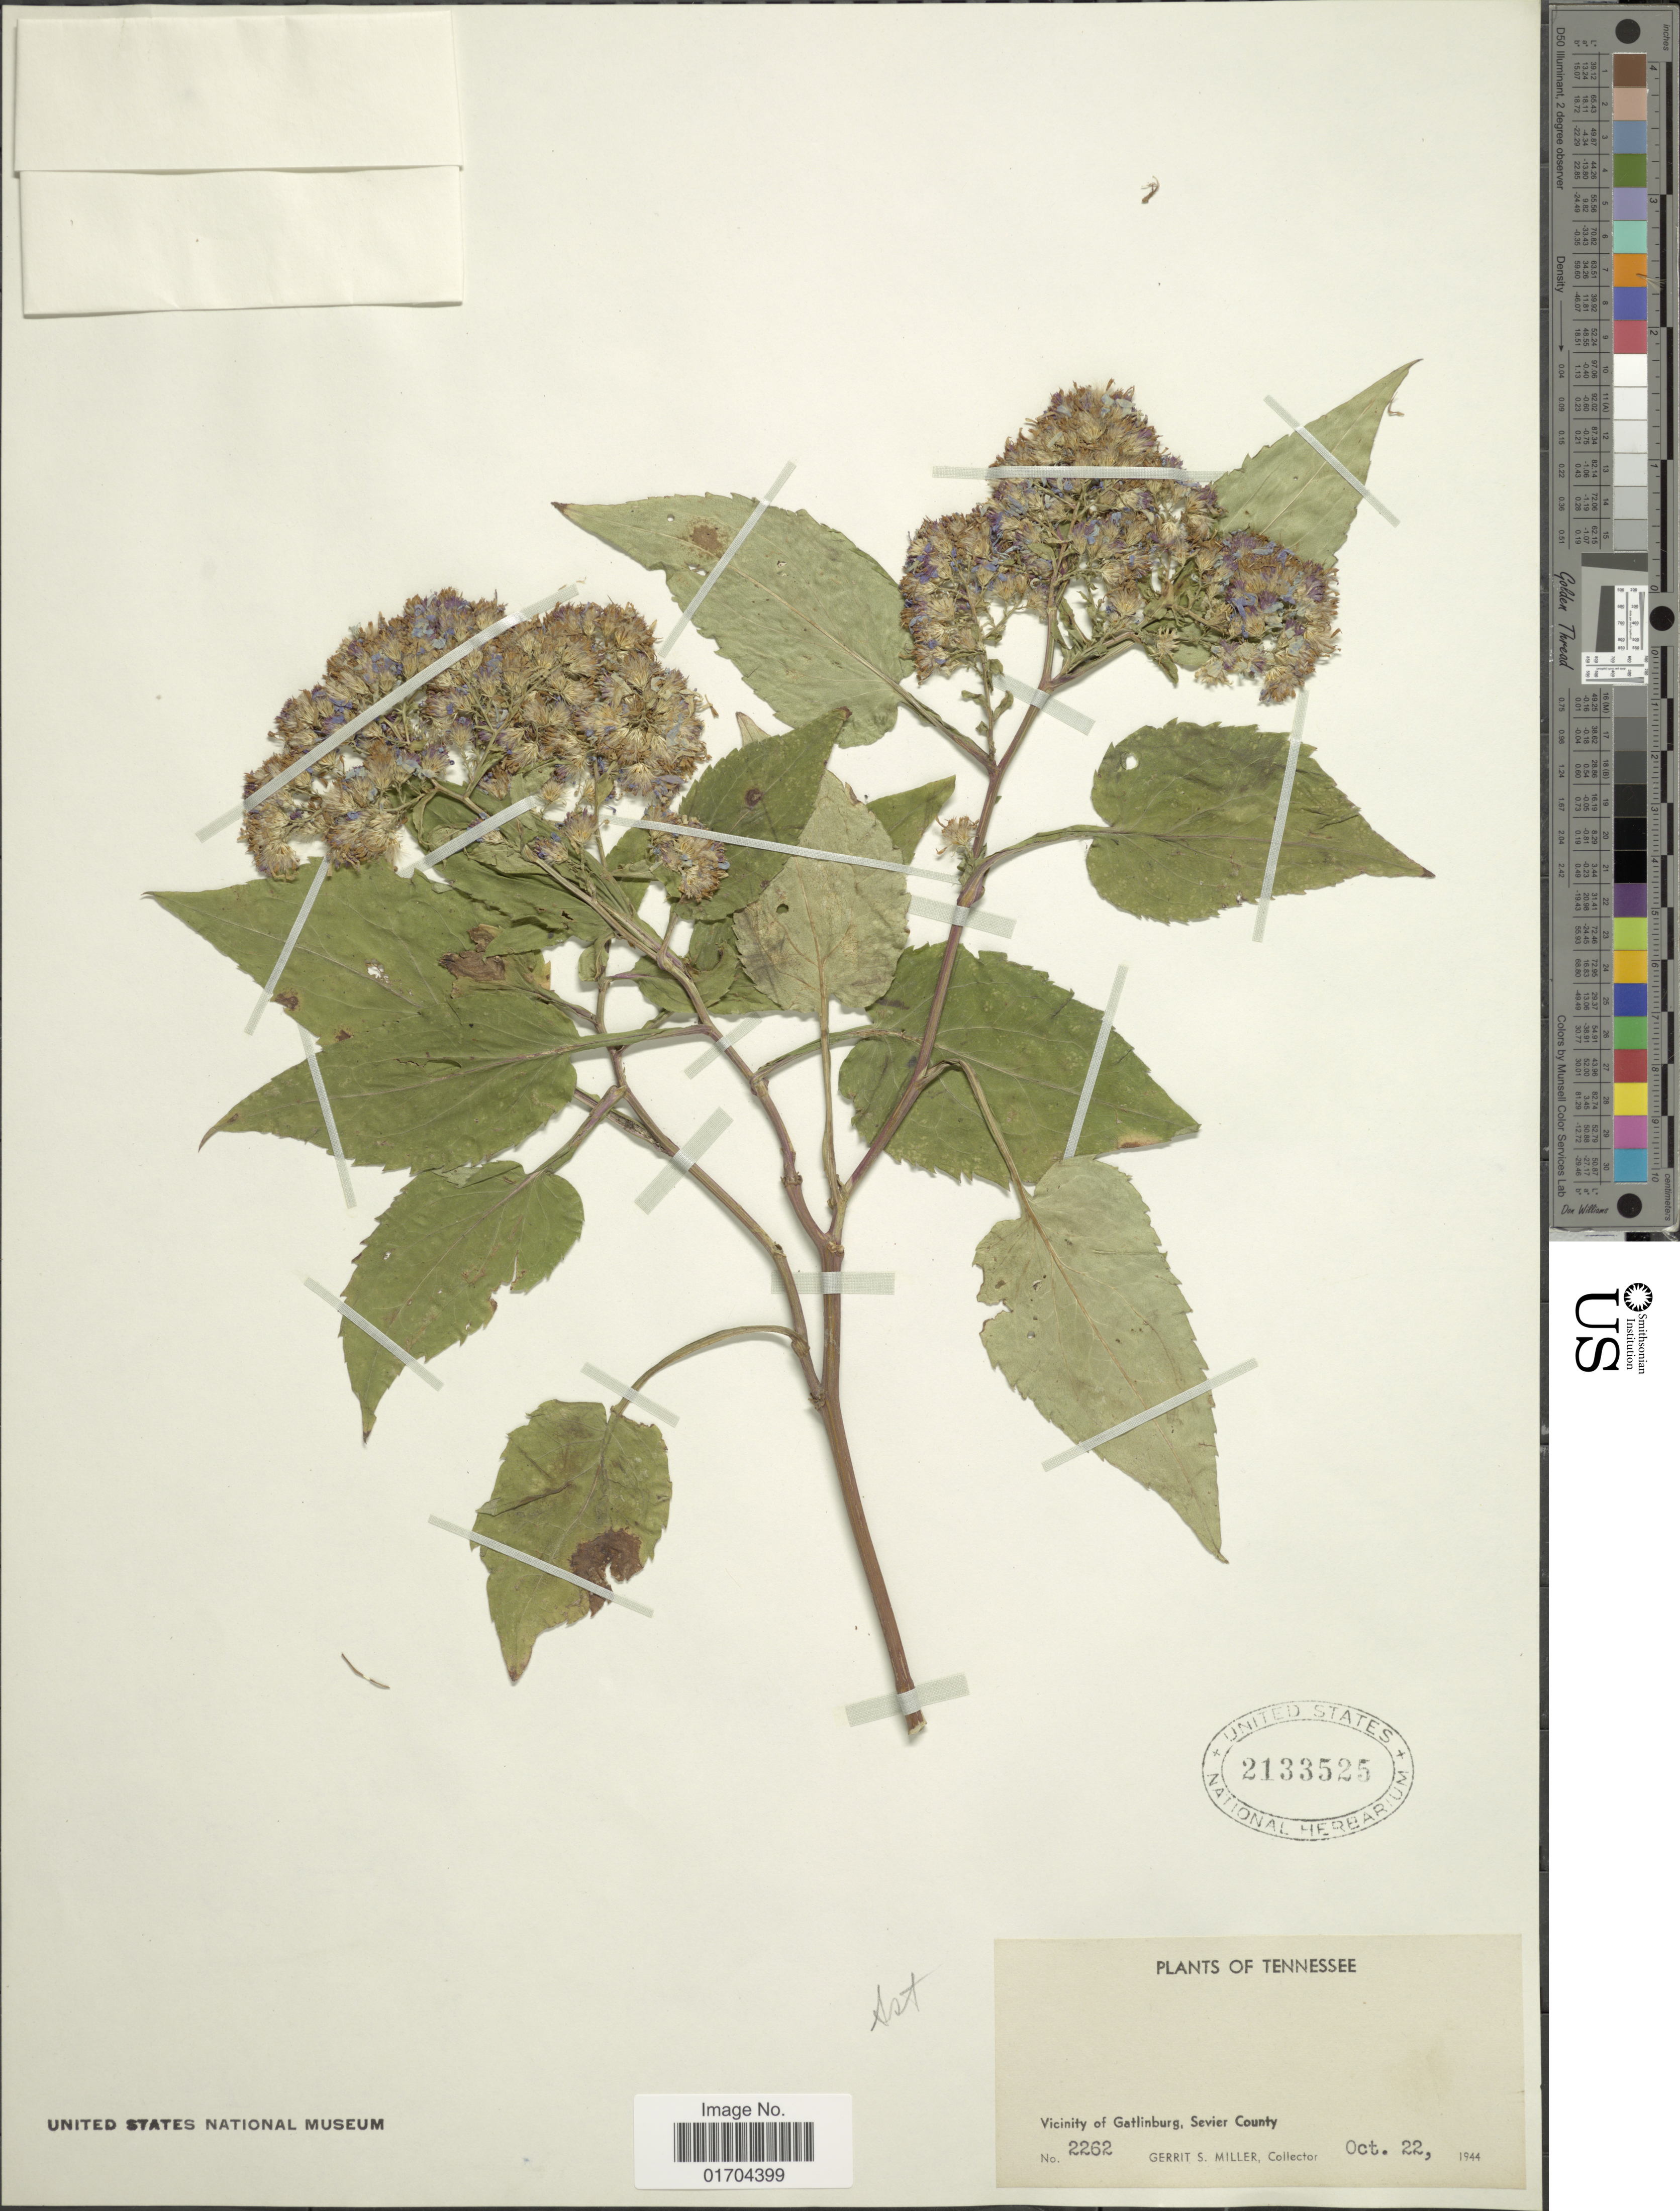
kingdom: Plantae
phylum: Tracheophyta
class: Magnoliopsida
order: Asterales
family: Asteraceae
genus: Symphyotrichum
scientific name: Symphyotrichum sp.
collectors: G. S. Miller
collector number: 2262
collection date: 1944-10-22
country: United States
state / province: Tennessee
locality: Vicinity of Gatlinburg, Sevier County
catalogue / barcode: US 2133525